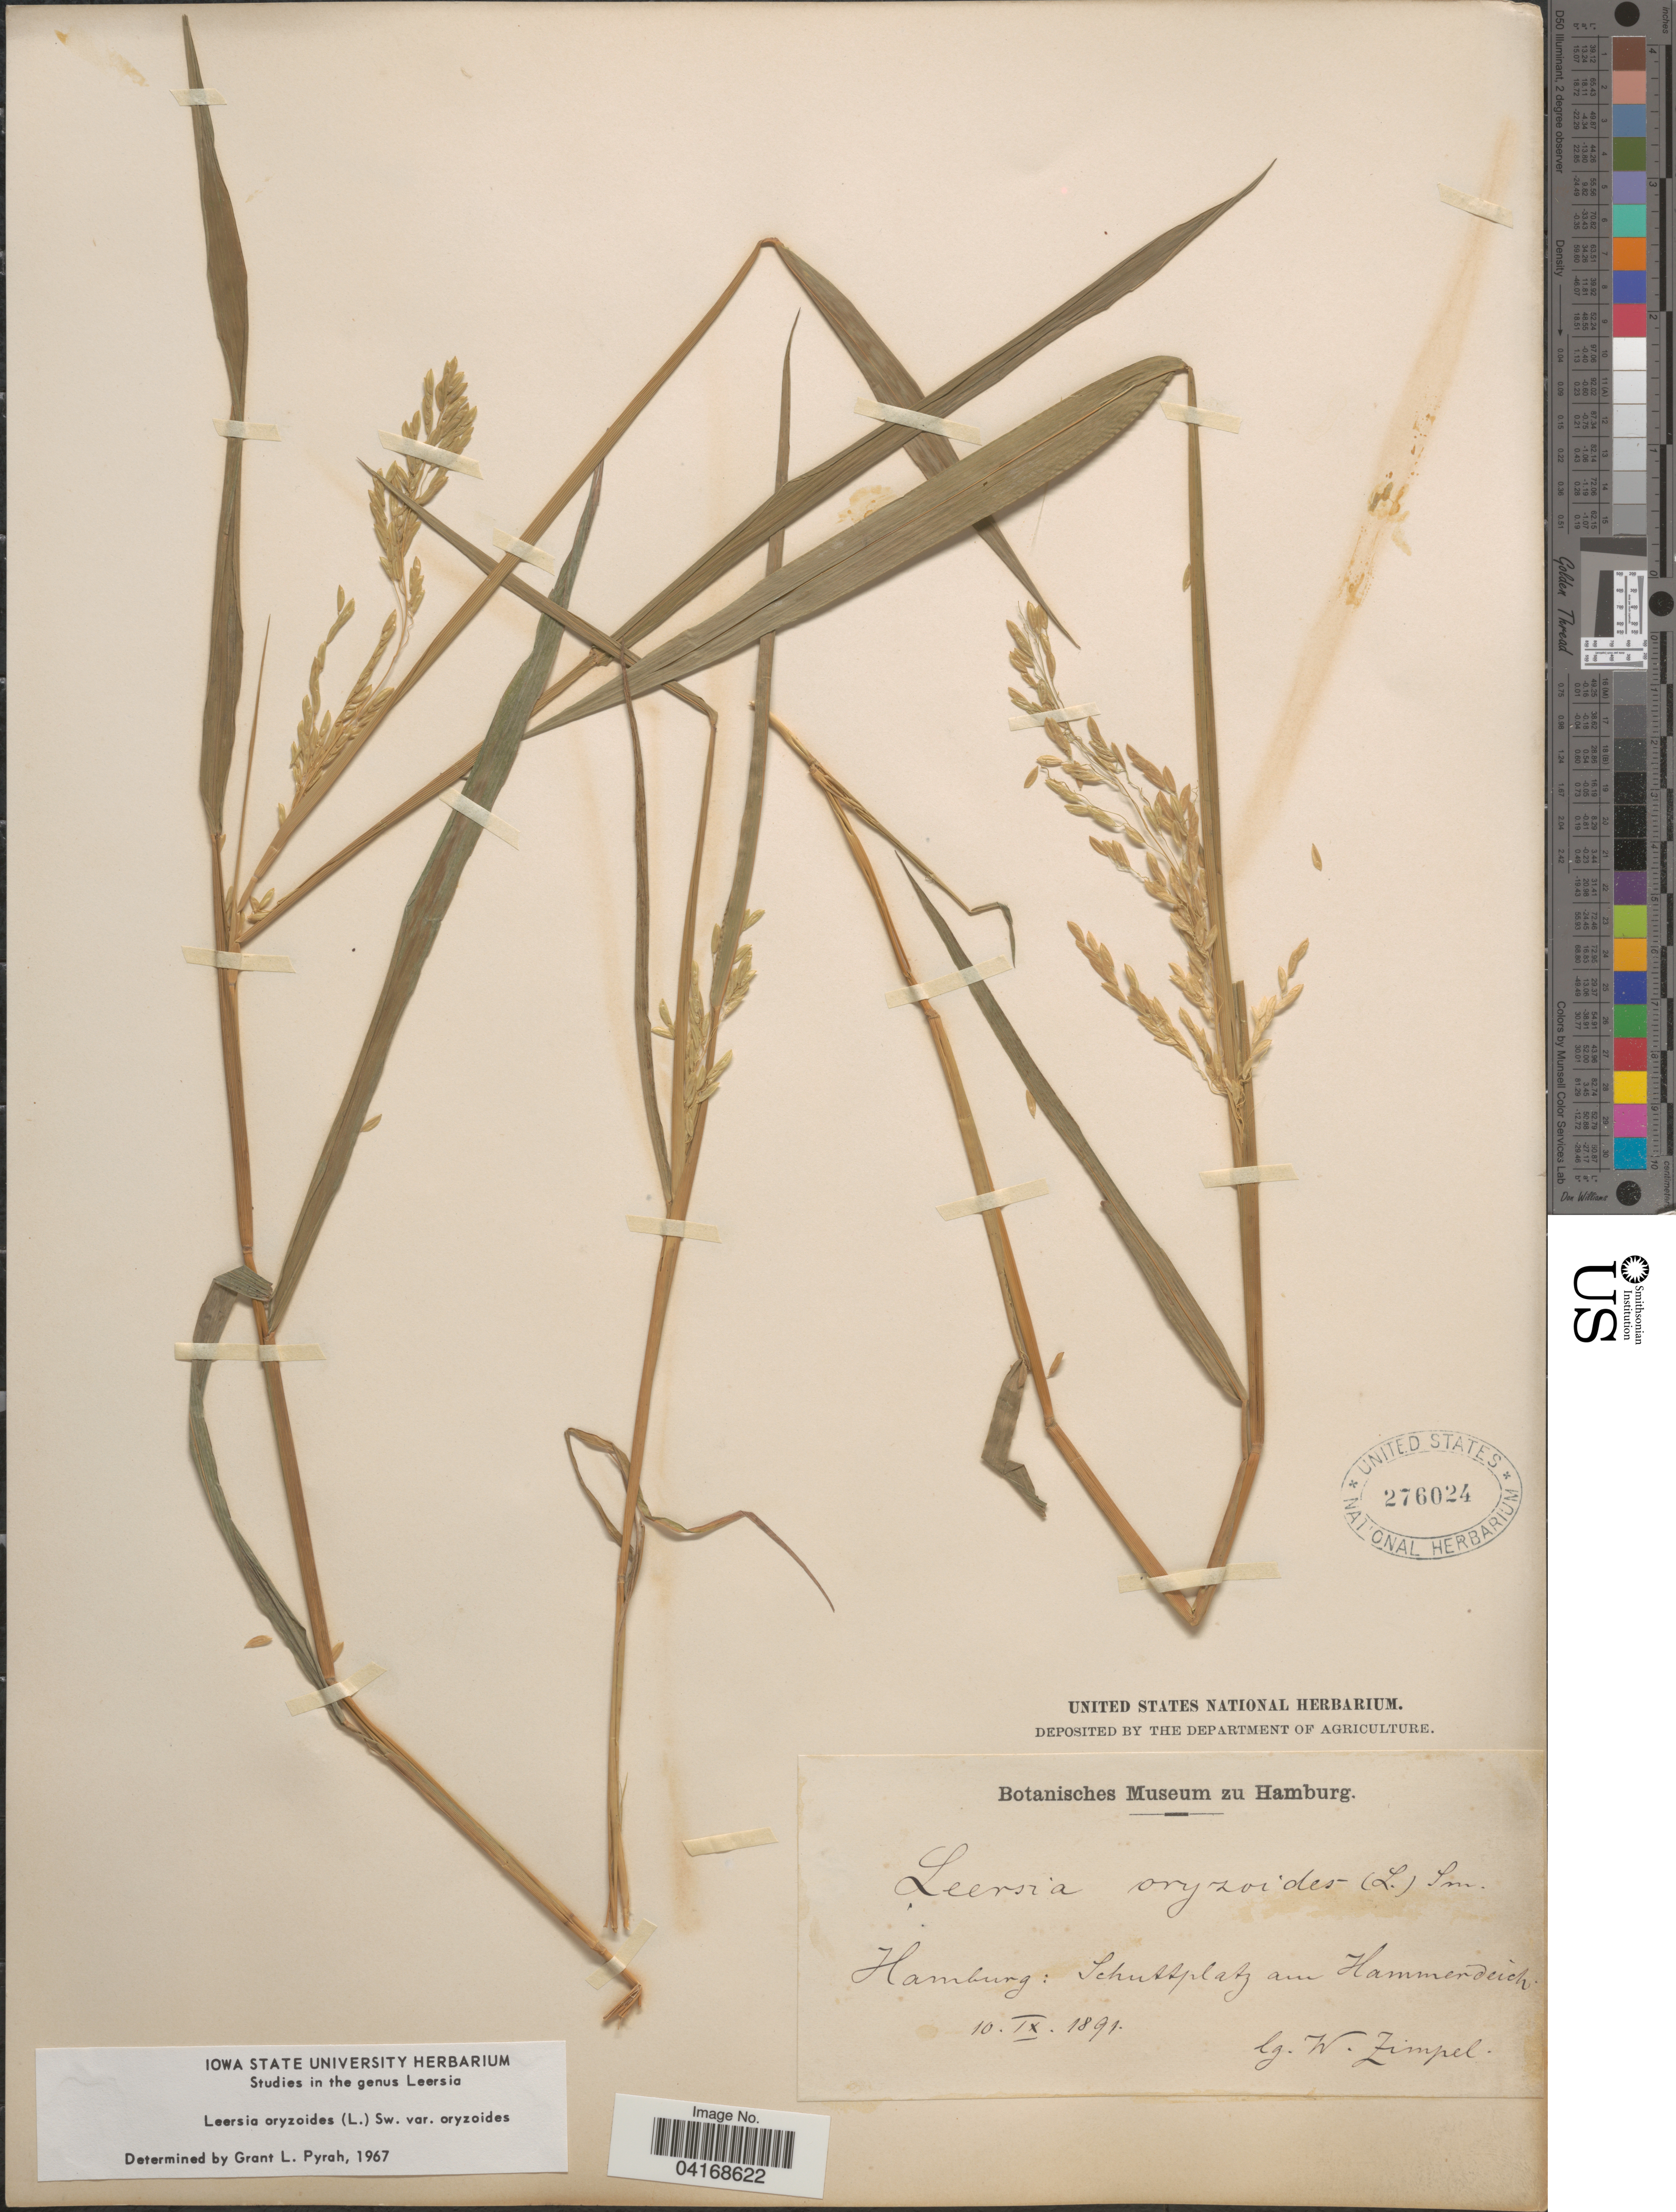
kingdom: Plantae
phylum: Tracheophyta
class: Liliopsida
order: Poales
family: Poaceae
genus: Leersia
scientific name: Leersia oryzoides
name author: (L.) Sw.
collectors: W. Zimpel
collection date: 1891-09-10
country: Germany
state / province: Hamburg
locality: Schuttplatz am Hammerdeich.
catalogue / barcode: US 276024